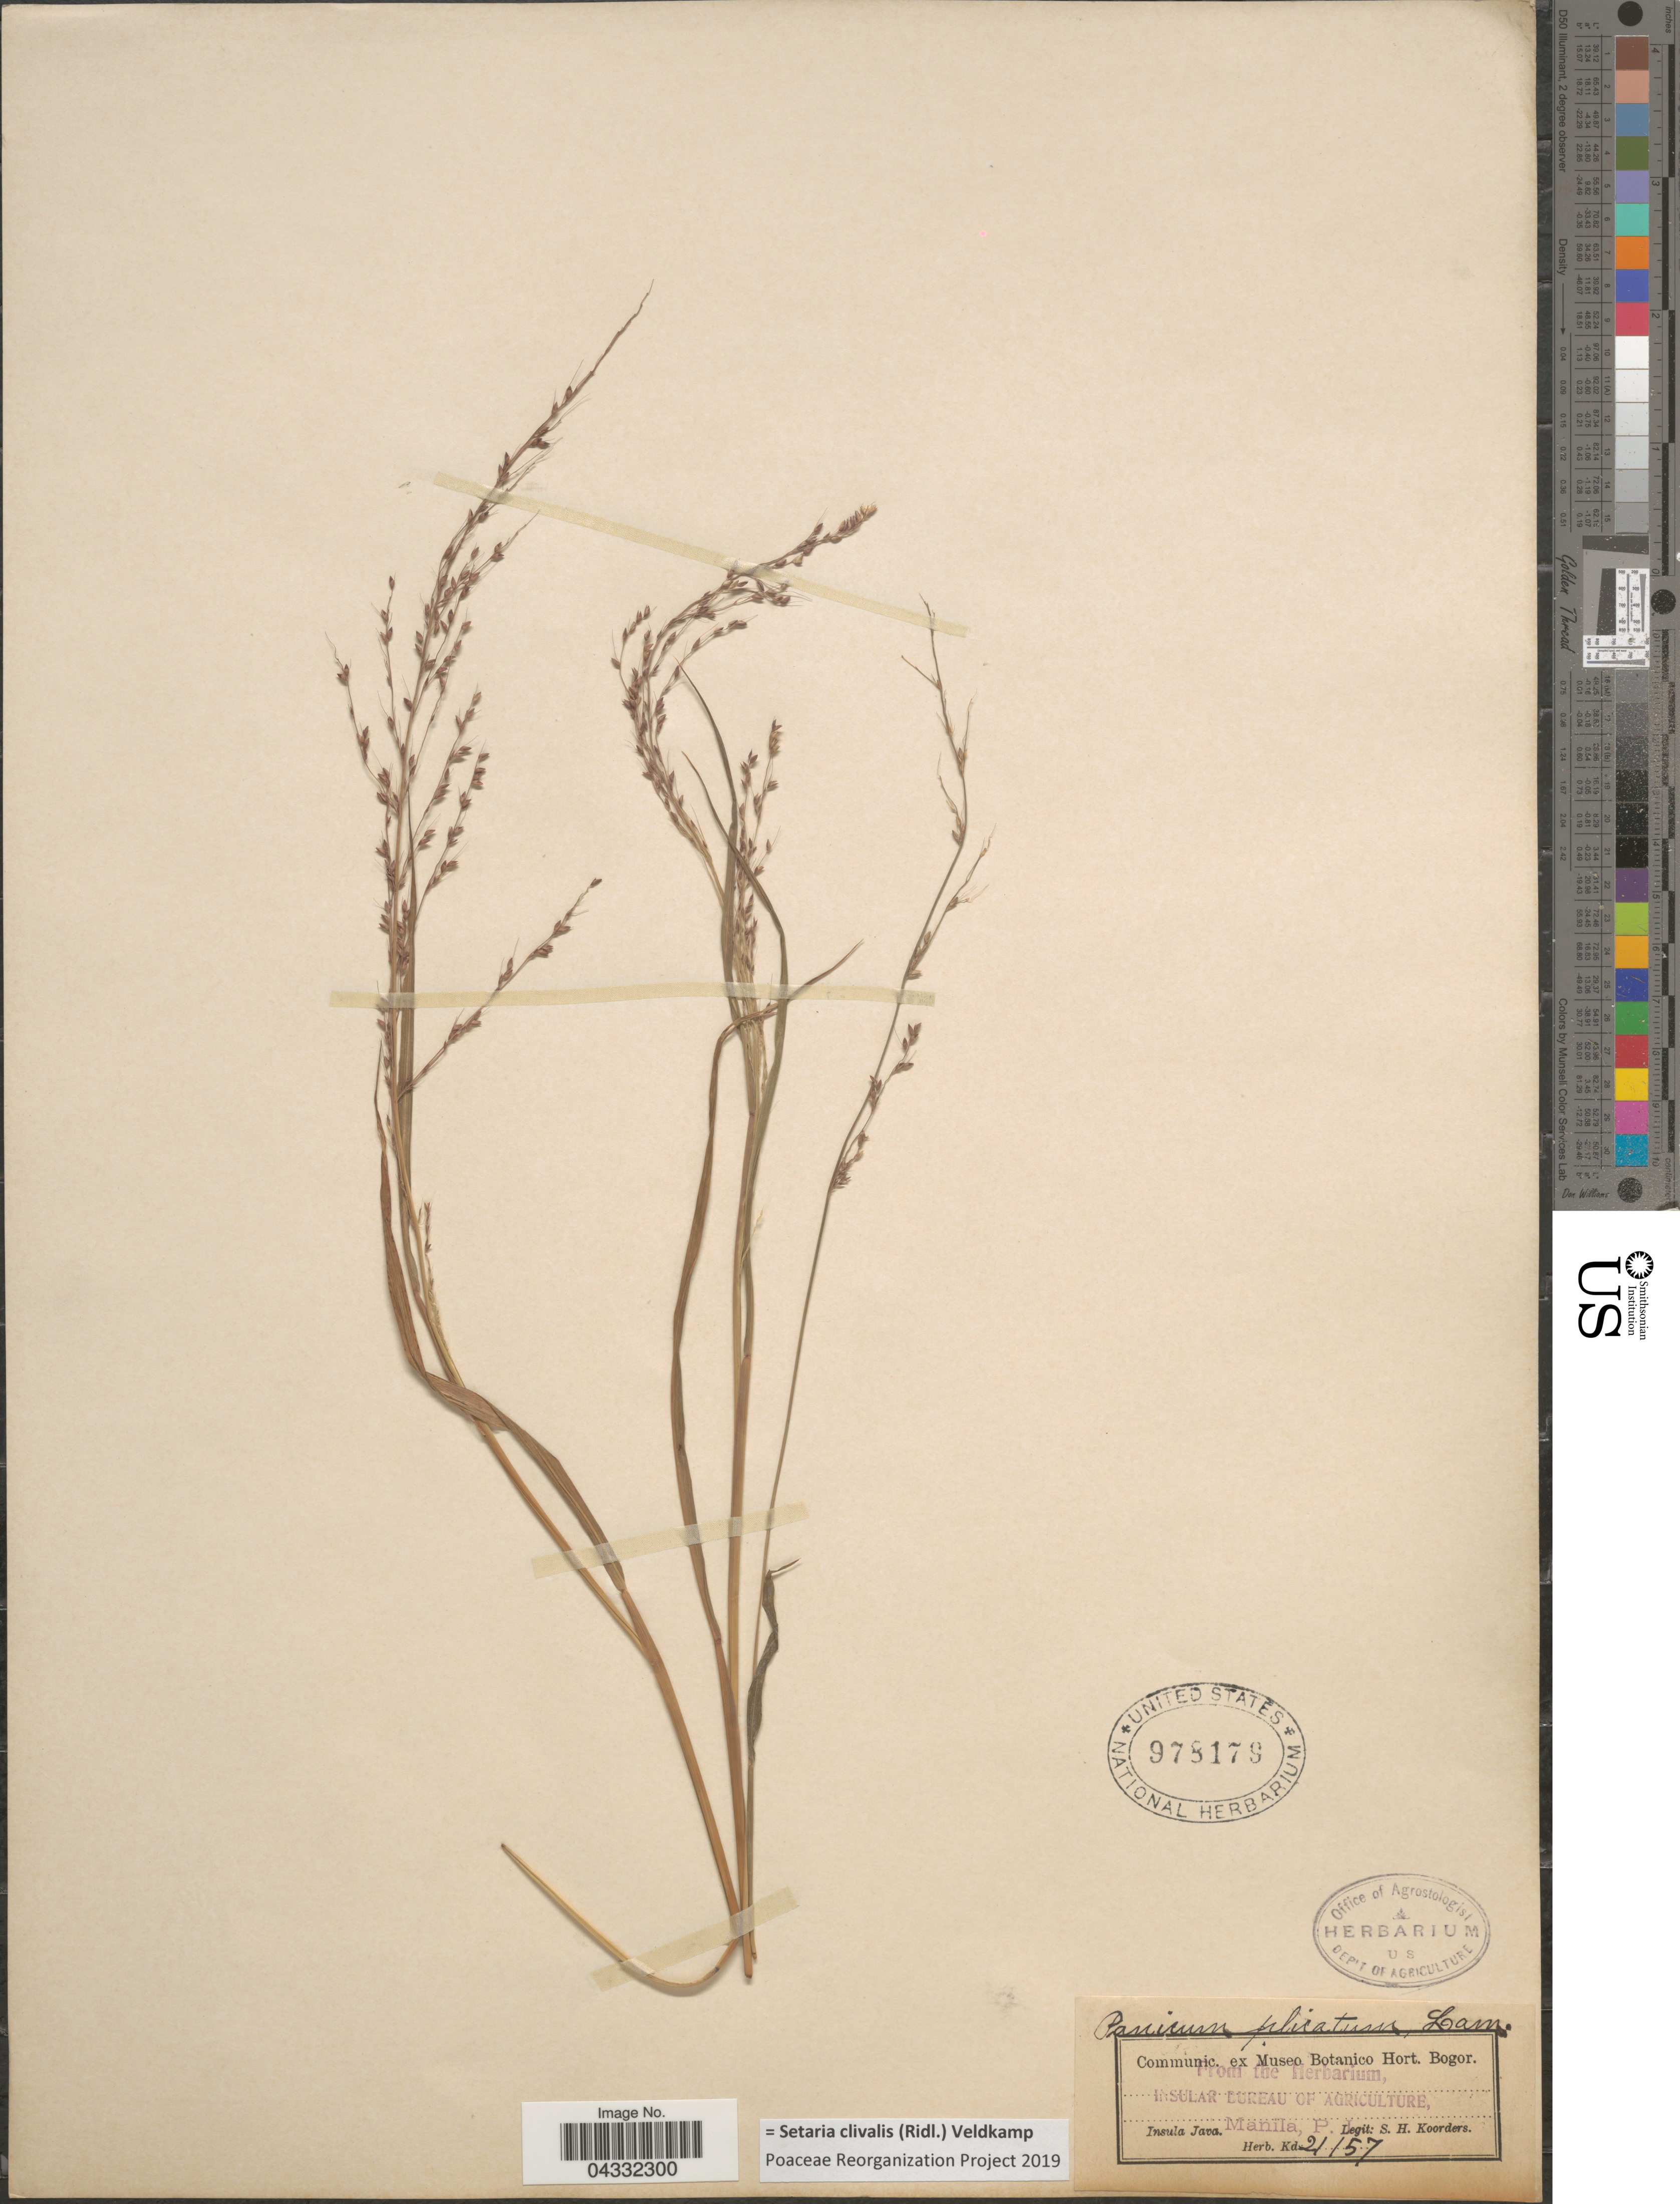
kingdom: Plantae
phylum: Tracheophyta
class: Liliopsida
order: Poales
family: Poaceae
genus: Setaria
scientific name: Setaria clivalis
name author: (Ridl.) Veldkamp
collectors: S. H. Koorders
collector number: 21157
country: Indonesia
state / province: Java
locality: Insula Java.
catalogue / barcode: US 978179